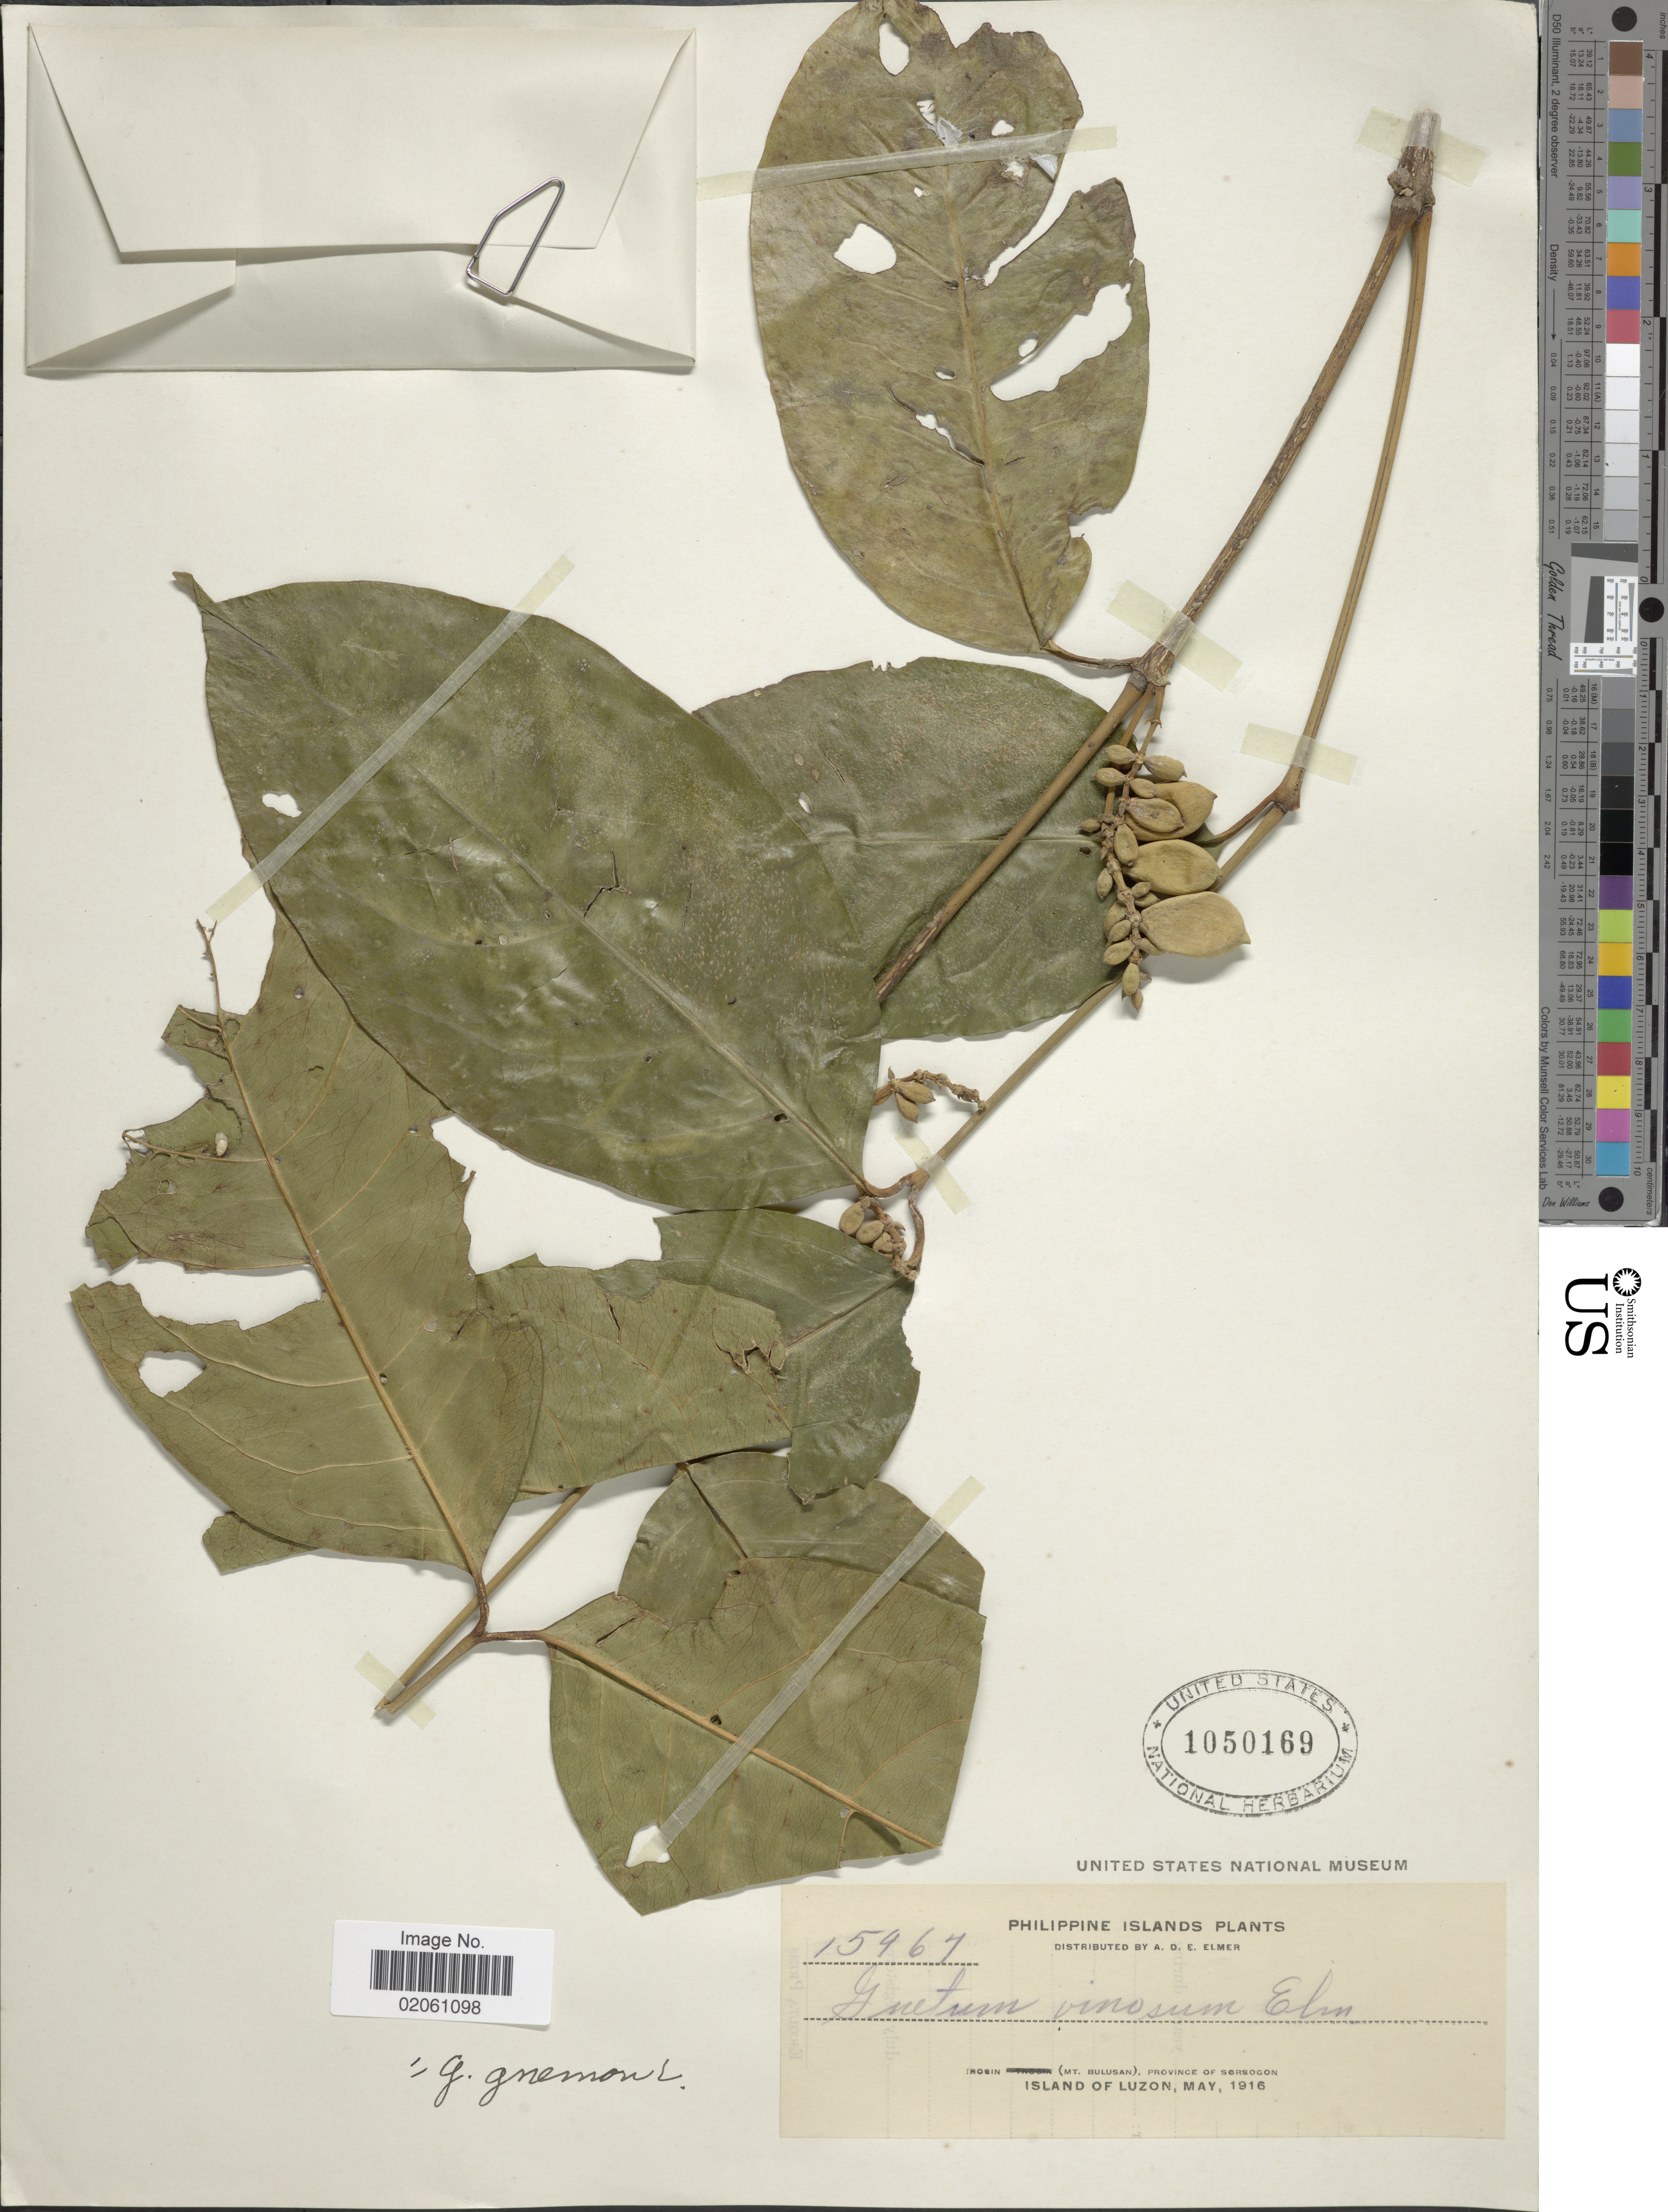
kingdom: Plantae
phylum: Tracheophyta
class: Gnetopsida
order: Gnetales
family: Gnetaceae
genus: Gnetum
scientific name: Gnetum gnemon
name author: L.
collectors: A. D. E. Elmer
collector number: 15967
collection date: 1916-05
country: Philippines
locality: Irosin (Mt. Bulusan), Province of Sorsogon. Island of Luzon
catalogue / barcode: US 1050169